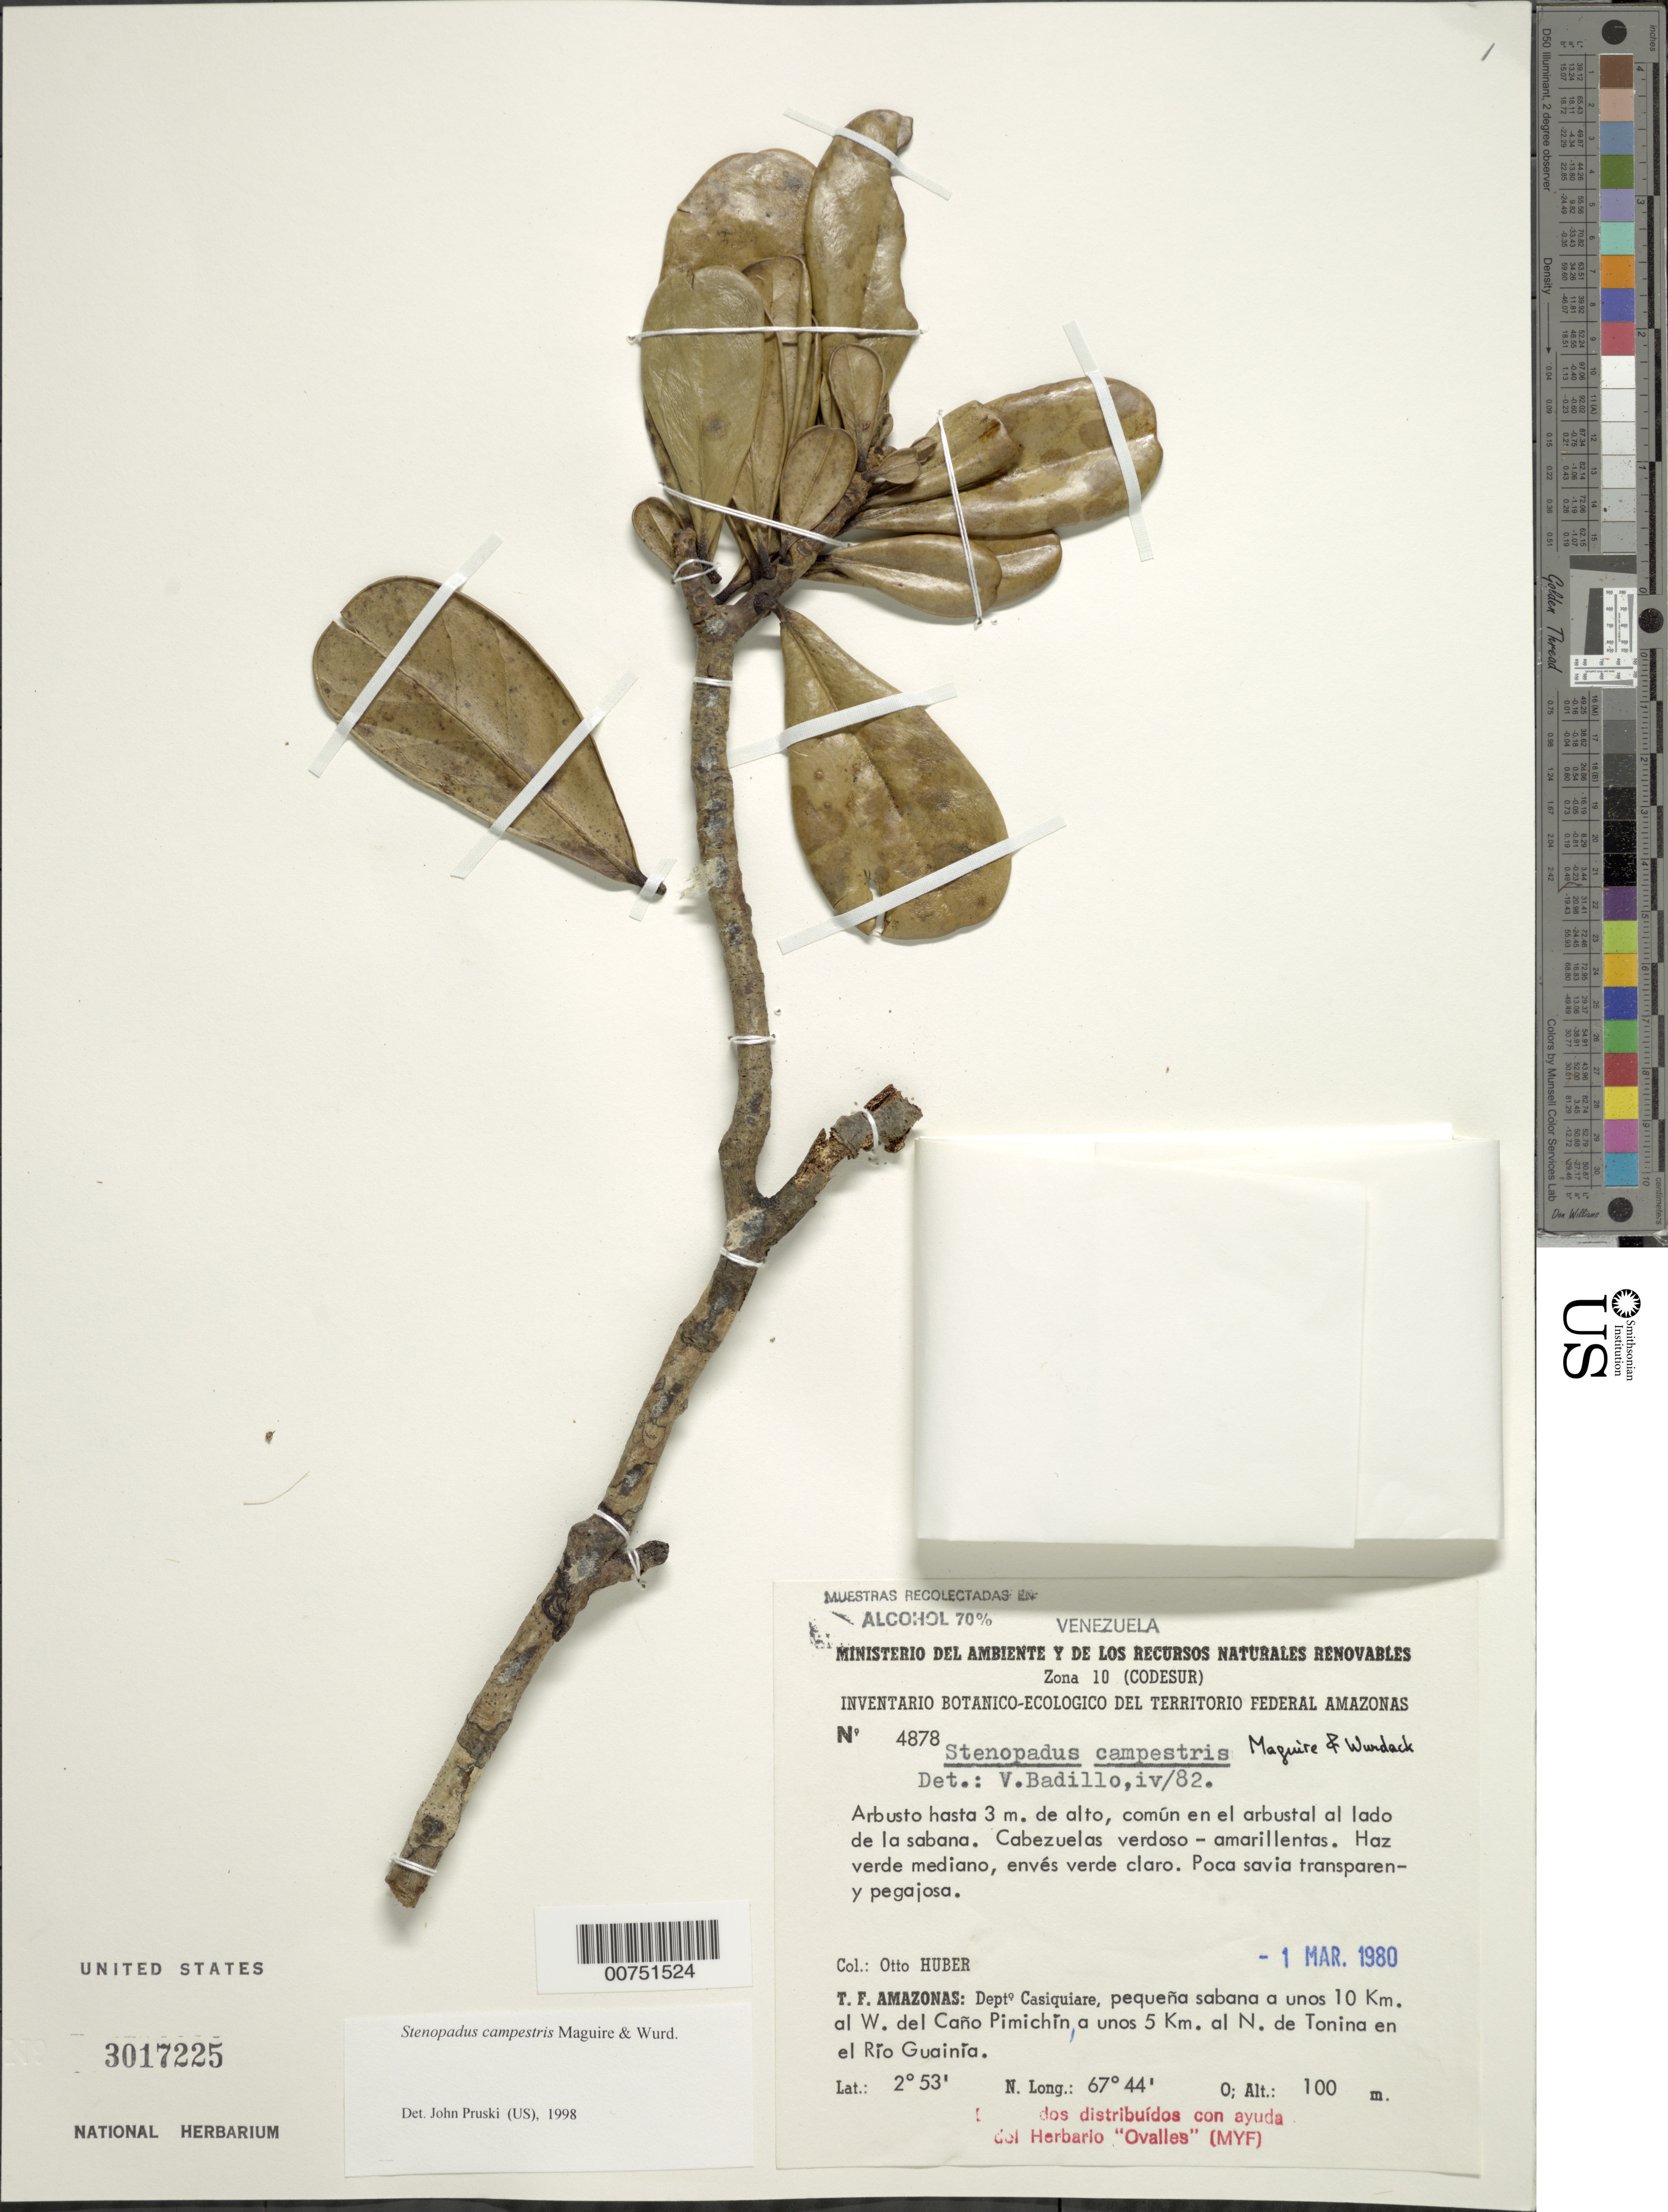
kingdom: Plantae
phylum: Tracheophyta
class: Magnoliopsida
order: Asterales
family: Asteraceae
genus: Stenopadus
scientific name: Stenopadus campestris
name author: Maguire & Wurdack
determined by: Pruski, J. F.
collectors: O. Huber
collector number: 4878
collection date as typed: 1-Mar-80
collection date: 1980-03-01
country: Venezuela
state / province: Amazonas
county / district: Maroa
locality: Caño Pimichin, 10 km al W y unos 5 km al N de Tonina en el Río Guainia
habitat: Arbustal al lado de la sabana.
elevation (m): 100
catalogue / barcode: US 3017225